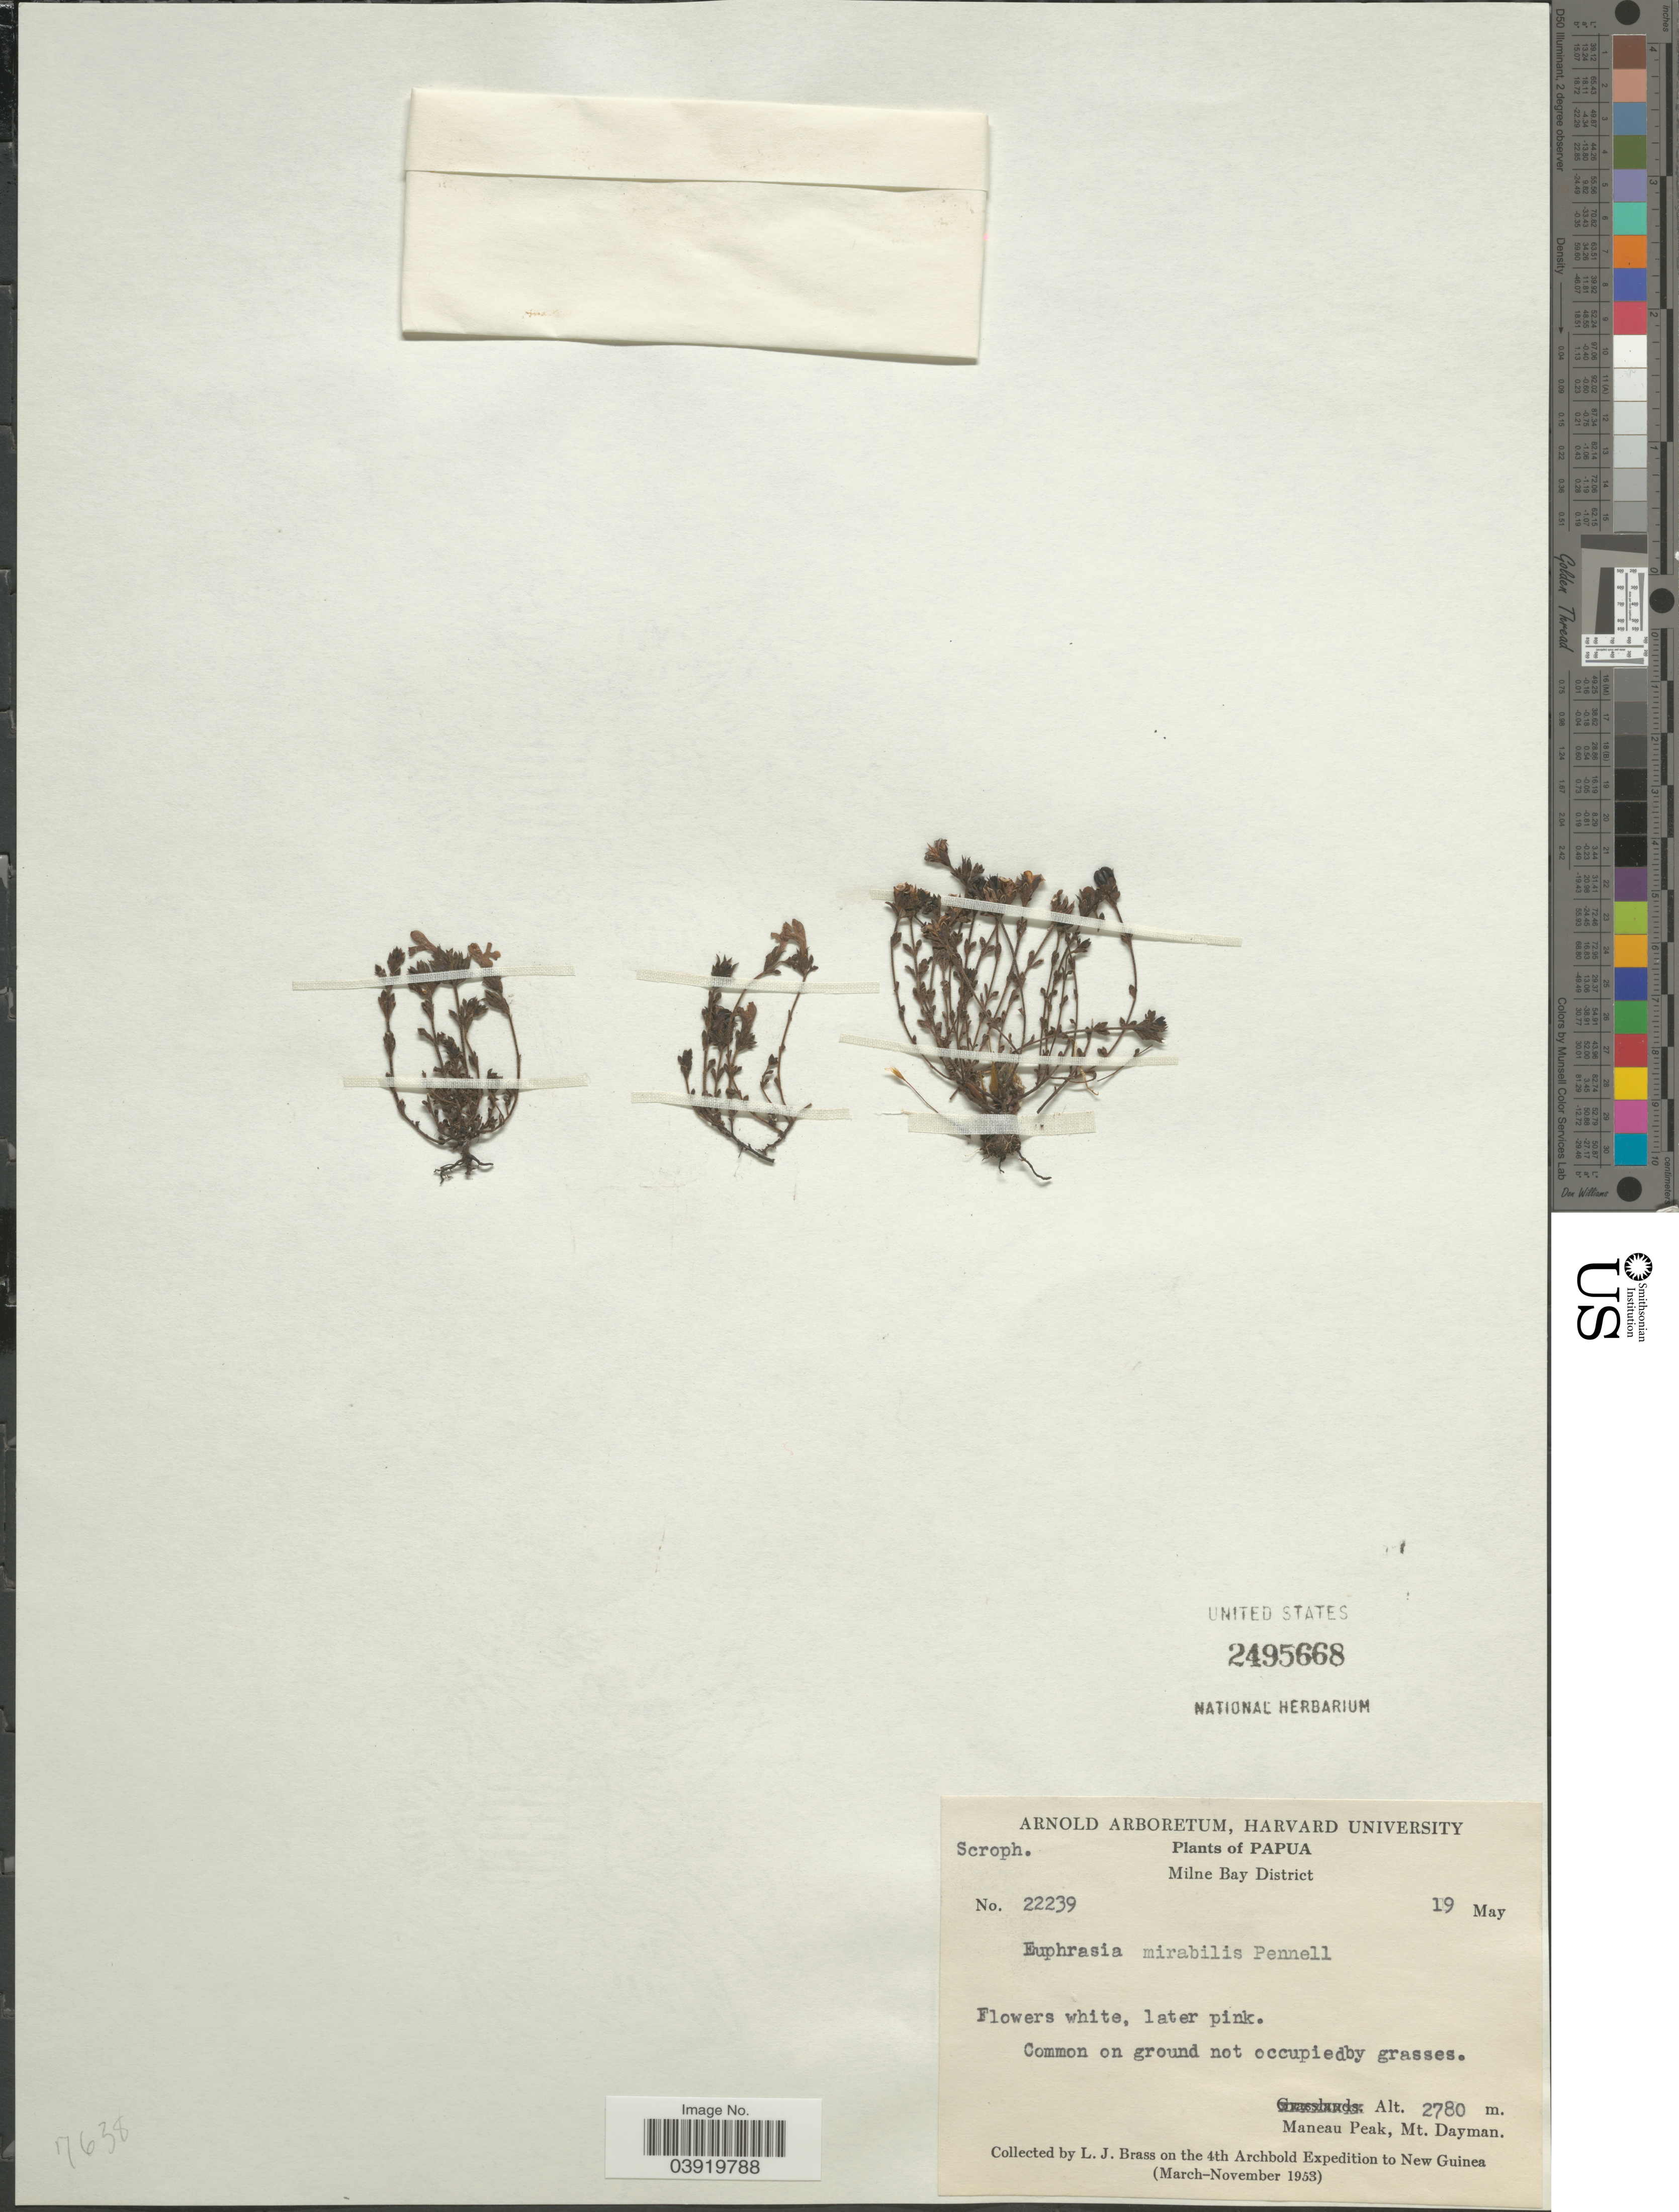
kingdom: Plantae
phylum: Tracheophyta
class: Magnoliopsida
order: Lamiales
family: Orobanchaceae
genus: Euphrasia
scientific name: Euphrasia mirabilis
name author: Pennell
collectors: L. J. Brass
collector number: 22239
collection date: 1953-05-19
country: Papua New Guinea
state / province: Milne Bay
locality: Milne Bay District. Maneau Peak, Mt. Dayman. New Guinea.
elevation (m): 2780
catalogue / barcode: US 2495668